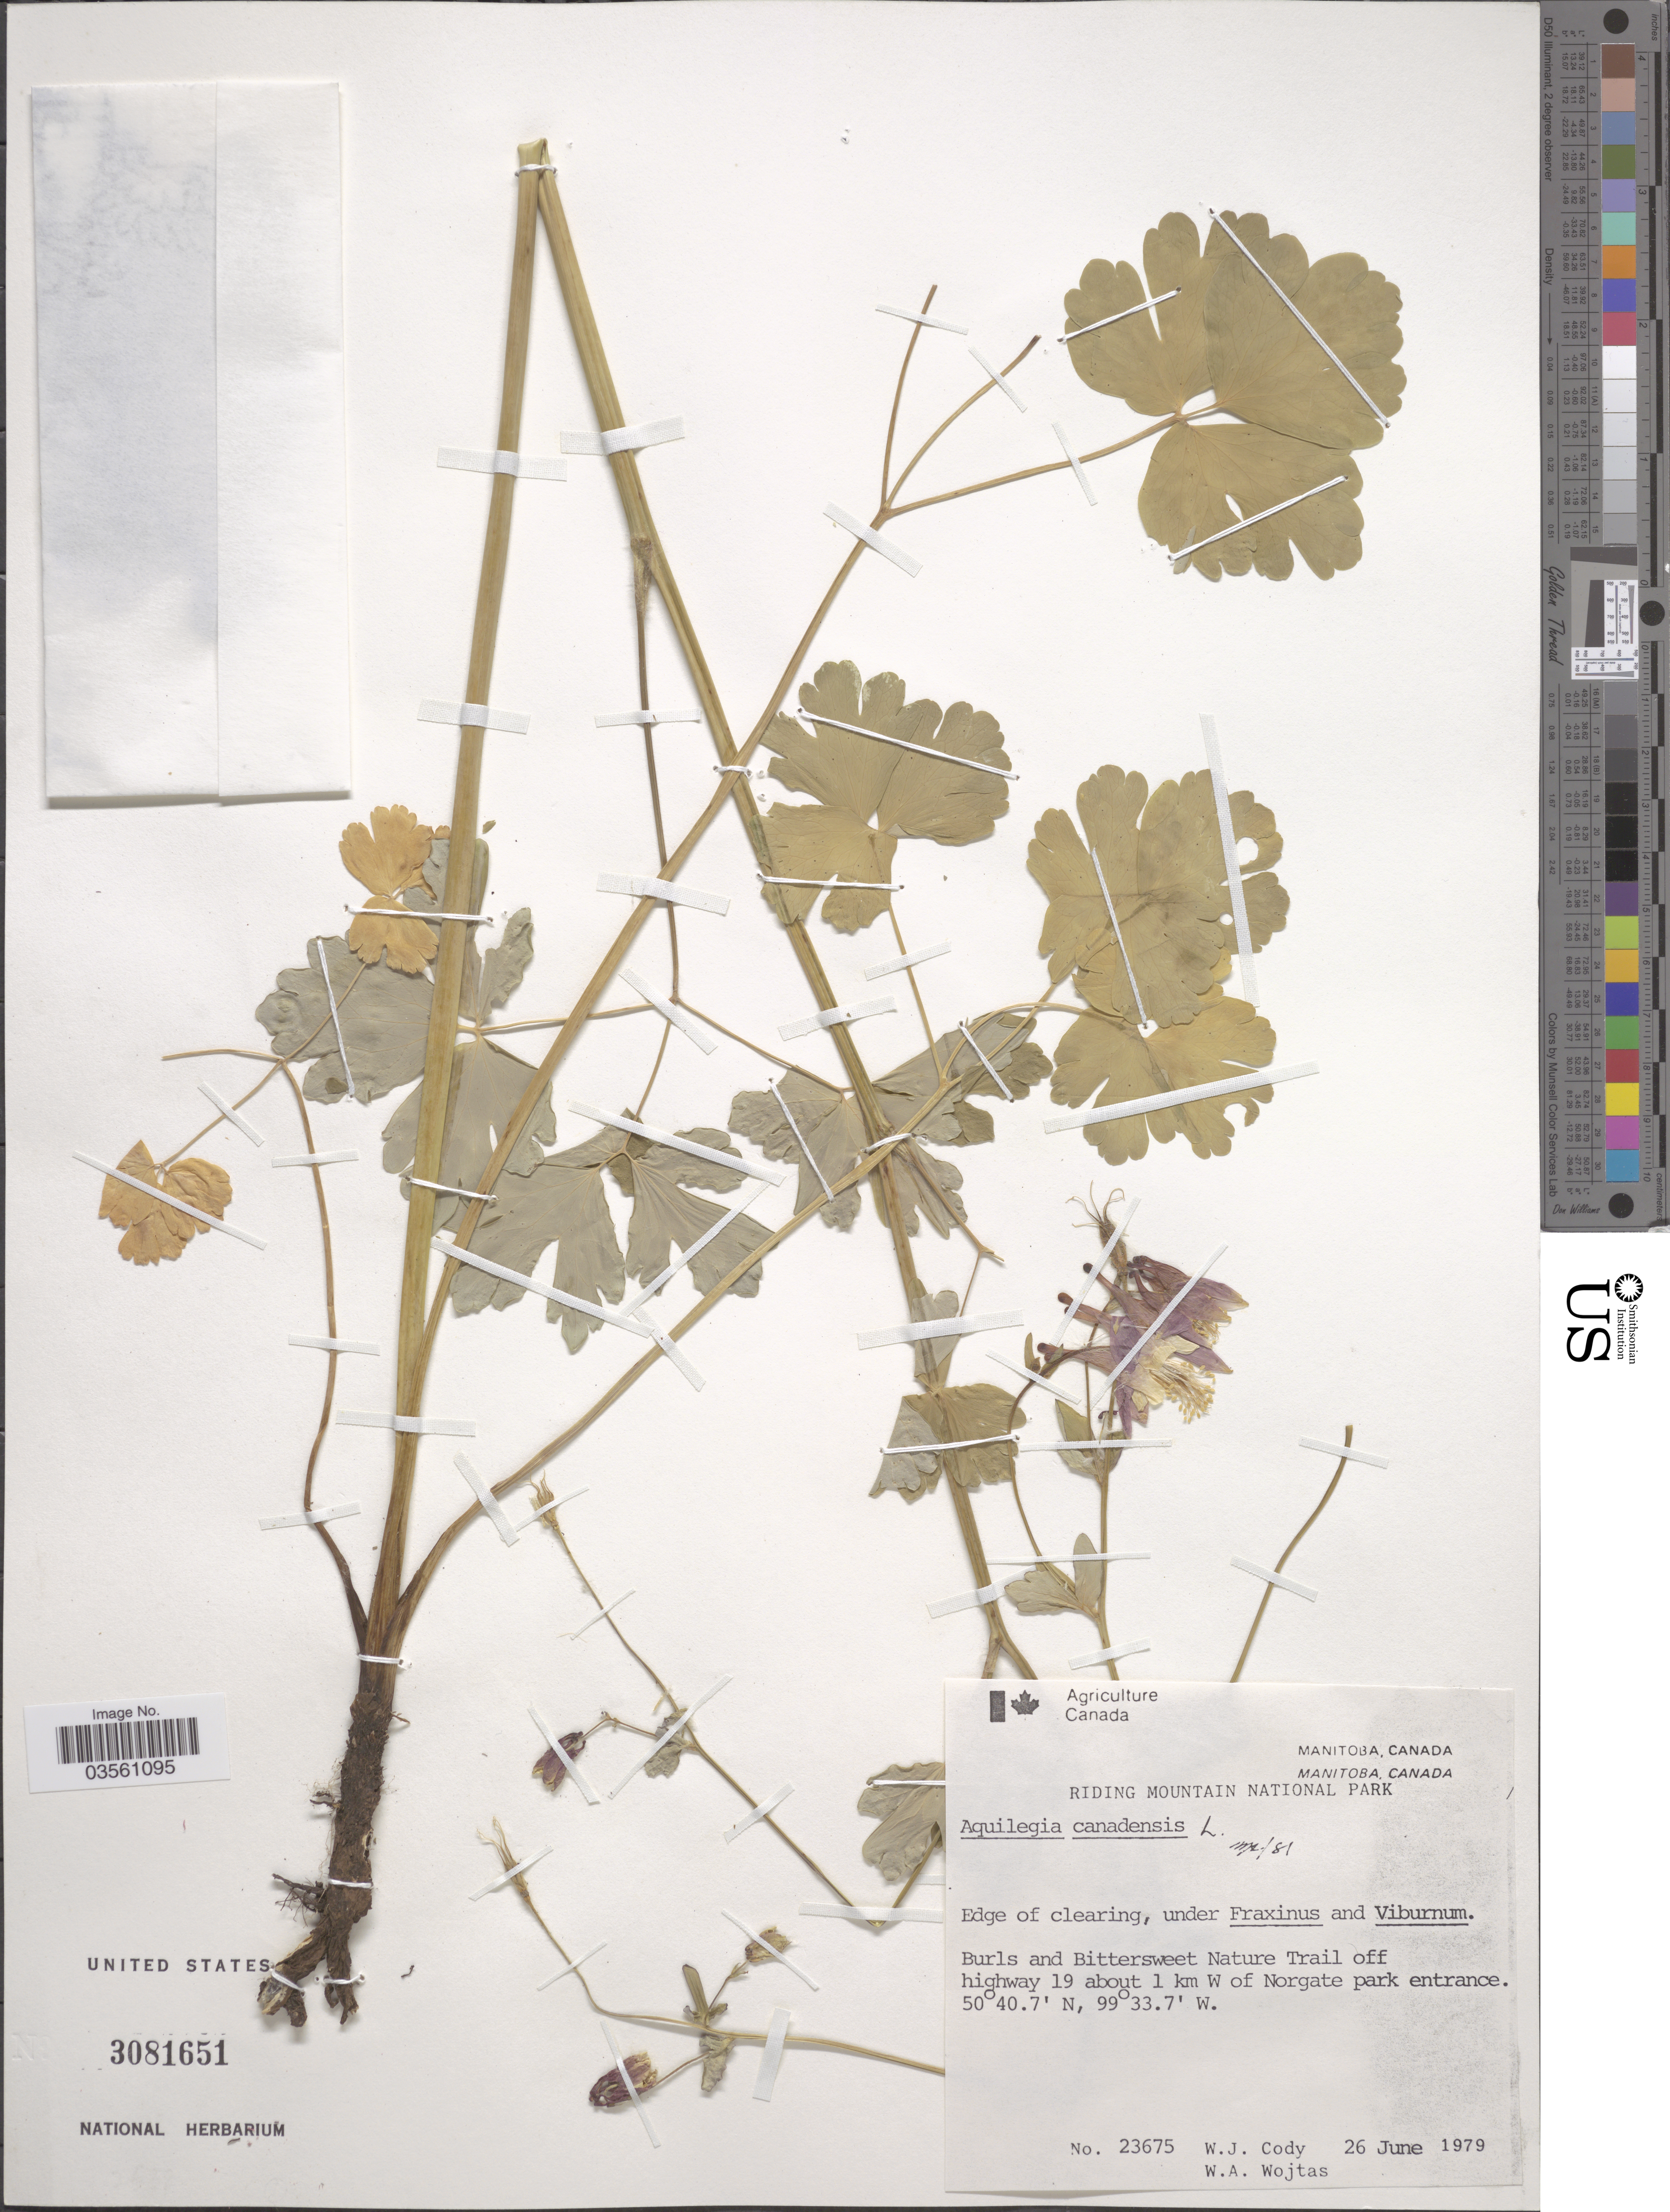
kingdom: Plantae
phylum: Tracheophyta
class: Magnoliopsida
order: Ranunculales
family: Ranunculaceae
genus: Aquilegia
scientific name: Aquilegia canadensis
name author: L.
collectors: W. Cody & W. Wojtas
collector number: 23675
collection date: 1979-06-26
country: Canada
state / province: Manitoba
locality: Riding Mountain National Park. Burls and Bittersweet Nature Trail off highway 19 about 1 km W of Norgate park entrance.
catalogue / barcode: US 3081651